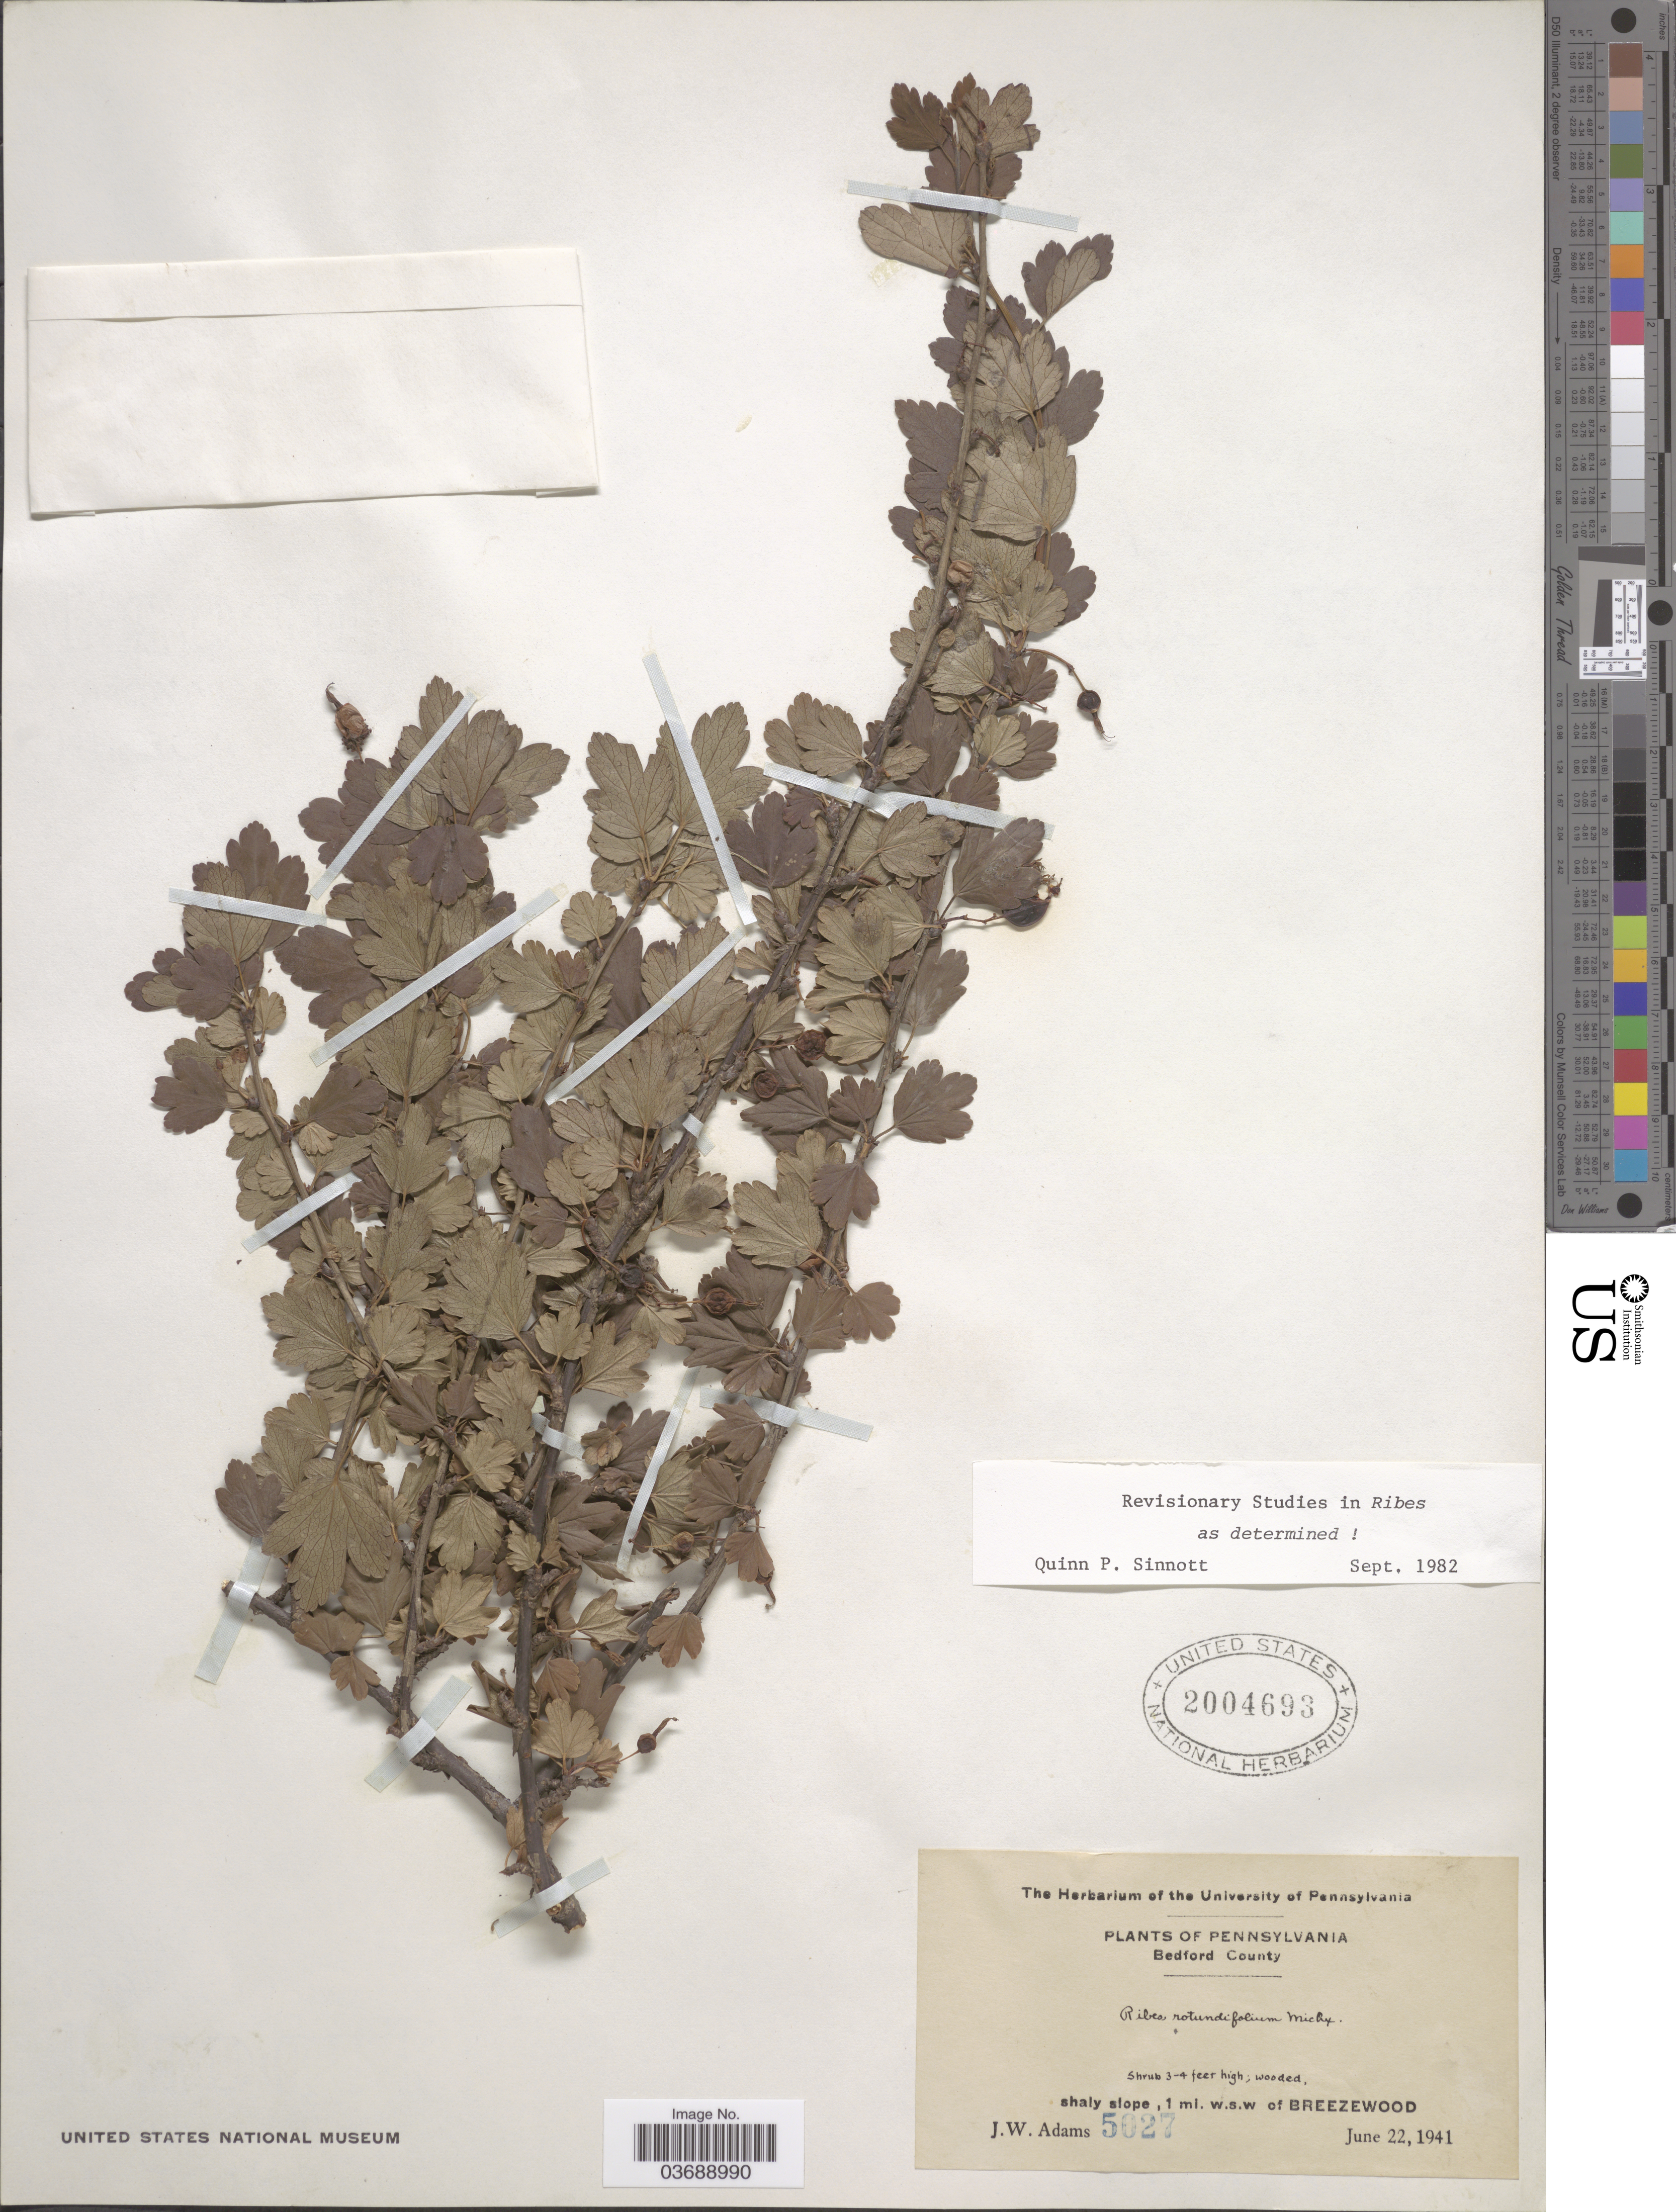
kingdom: Plantae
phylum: Tracheophyta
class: Magnoliopsida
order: Saxifragales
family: Grossulariaceae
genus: Ribes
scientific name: Ribes rotundifolium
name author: Michx.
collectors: J. Adams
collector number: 5027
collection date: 1941-06-22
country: United States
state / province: Pennsylvania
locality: Bedford County. Shaly slope, 1 mi. w.s.w. of Breezewood.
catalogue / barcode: US 2004693